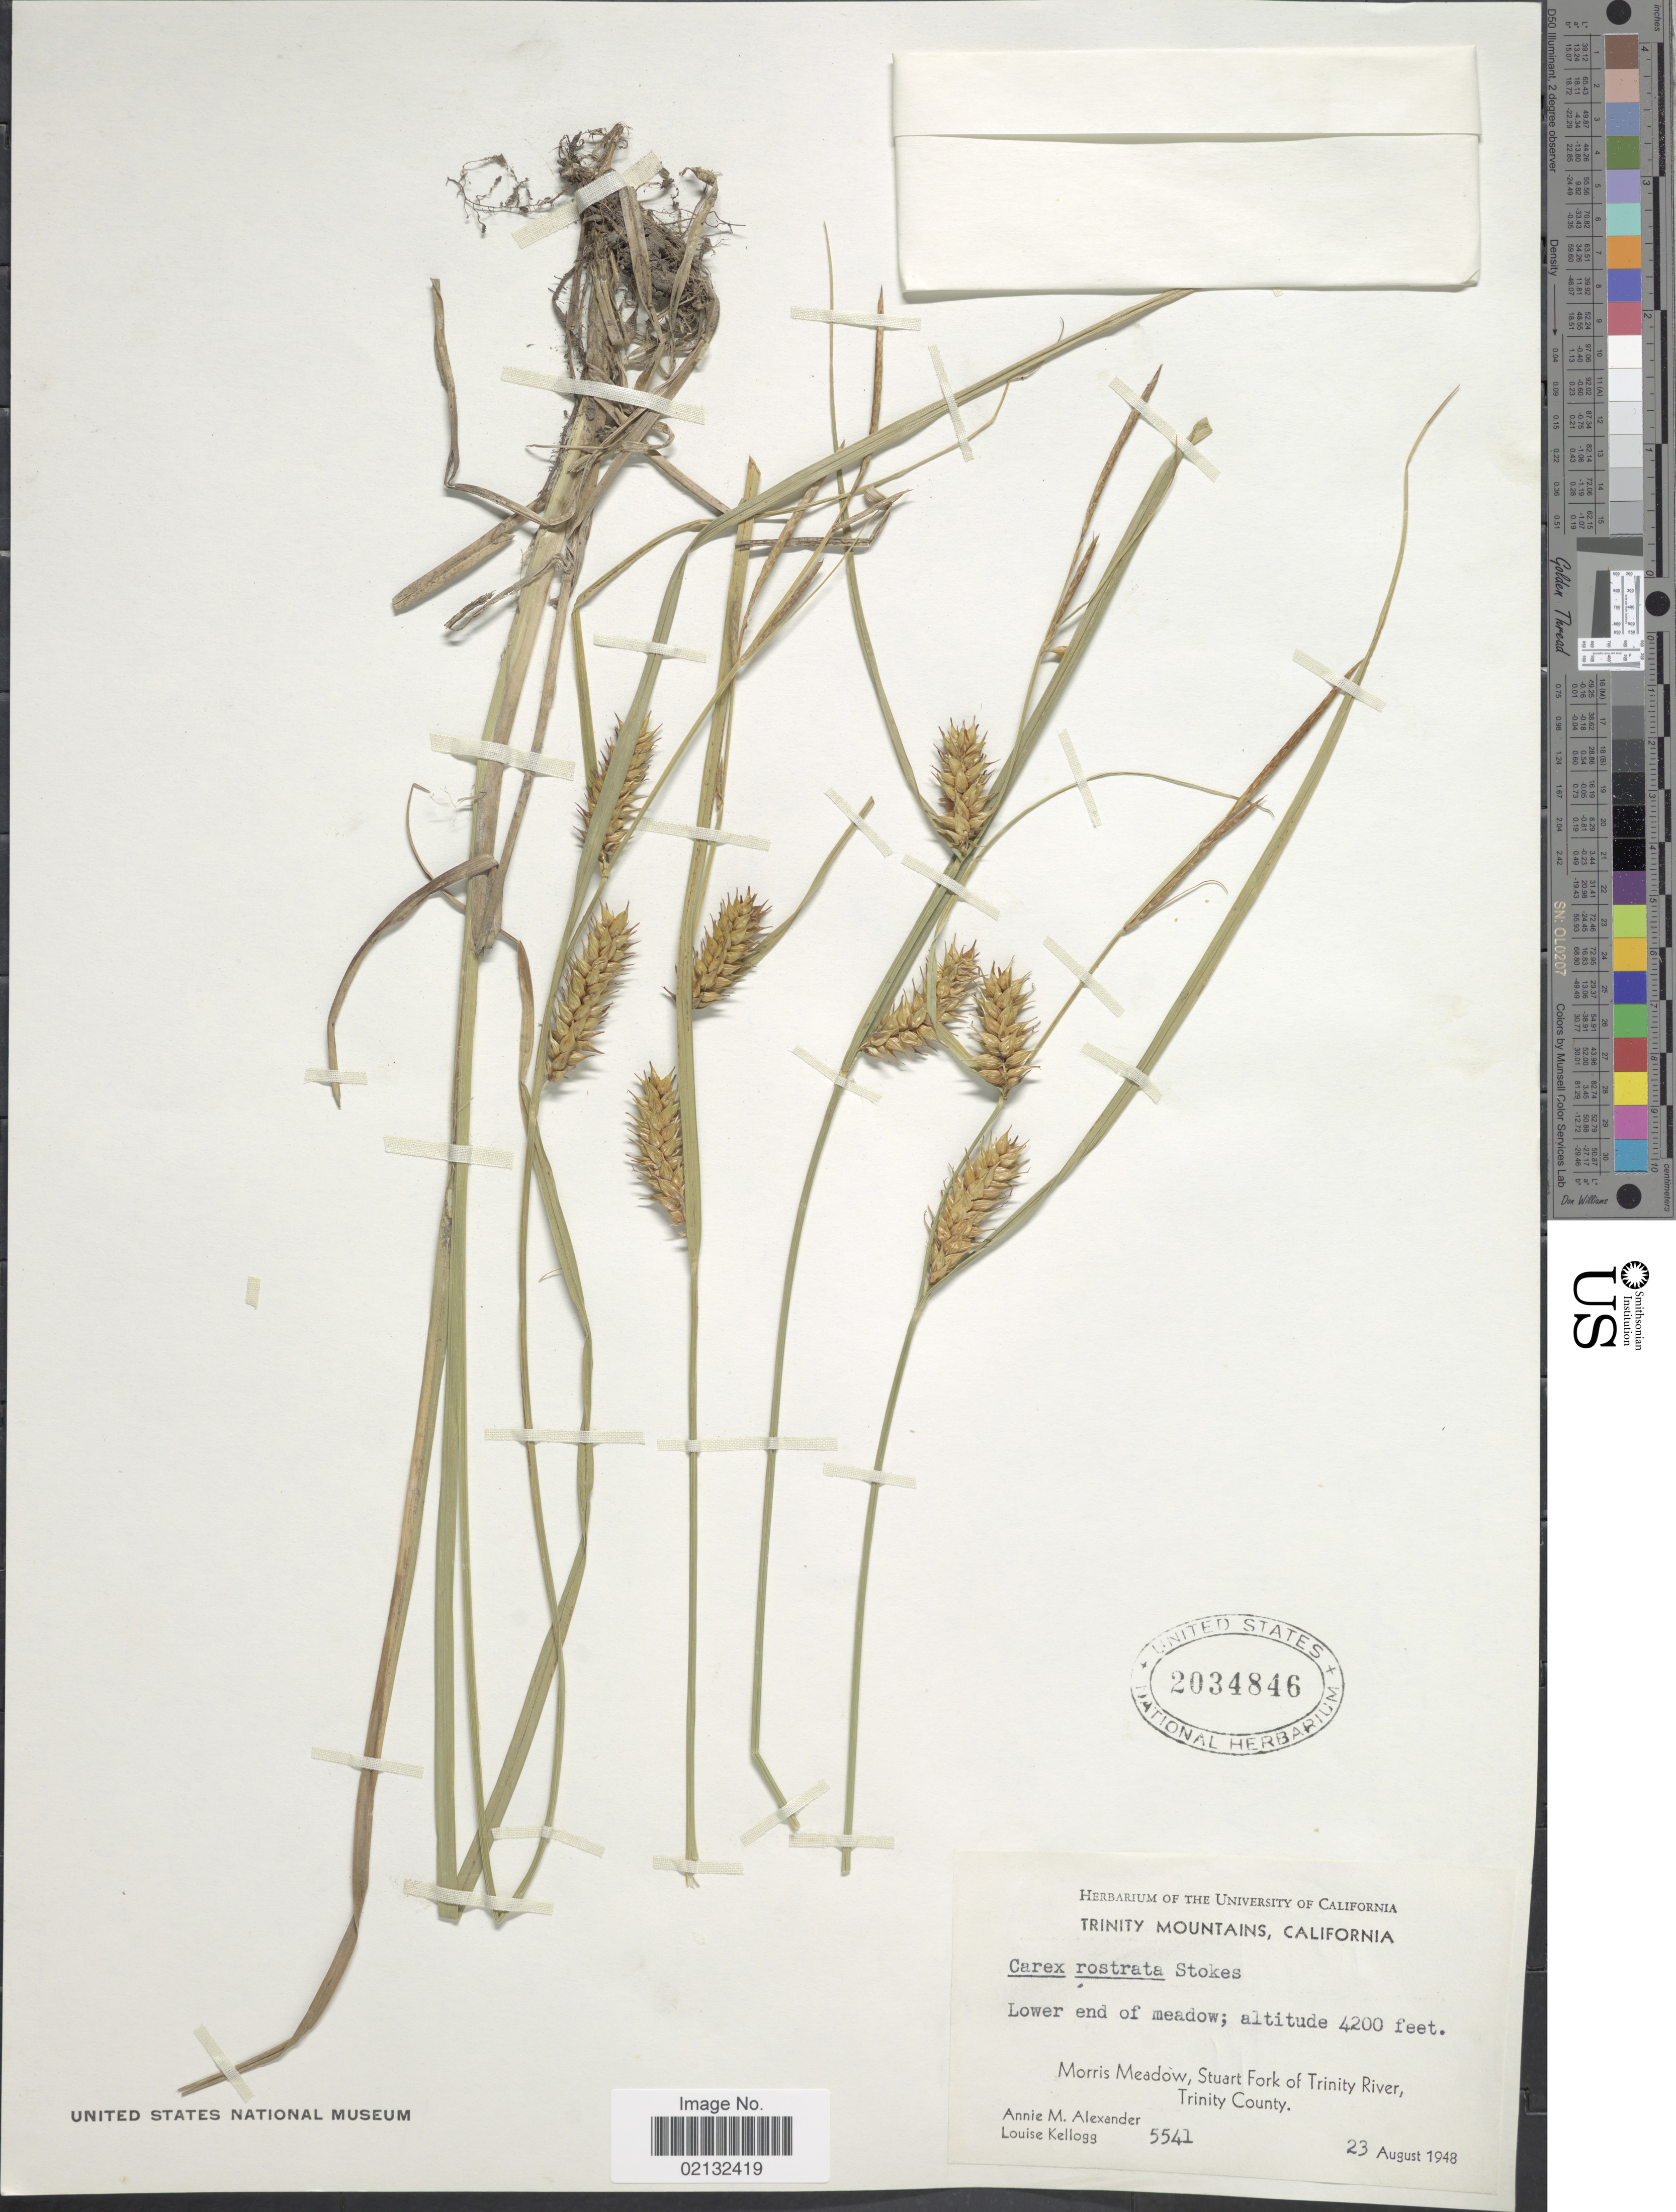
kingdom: Plantae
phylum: Tracheophyta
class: Liliopsida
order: Poales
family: Cyperaceae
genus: Carex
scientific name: Carex rostrata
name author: Stokes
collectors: A. M. Alexander & L. Kellogg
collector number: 5541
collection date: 1948-08-23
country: United States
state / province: California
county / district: Trinity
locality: Trinity Mountains. Morris Meadow, Stuart Fork of Trinity River, Trinity County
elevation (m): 1280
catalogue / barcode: US 2034846